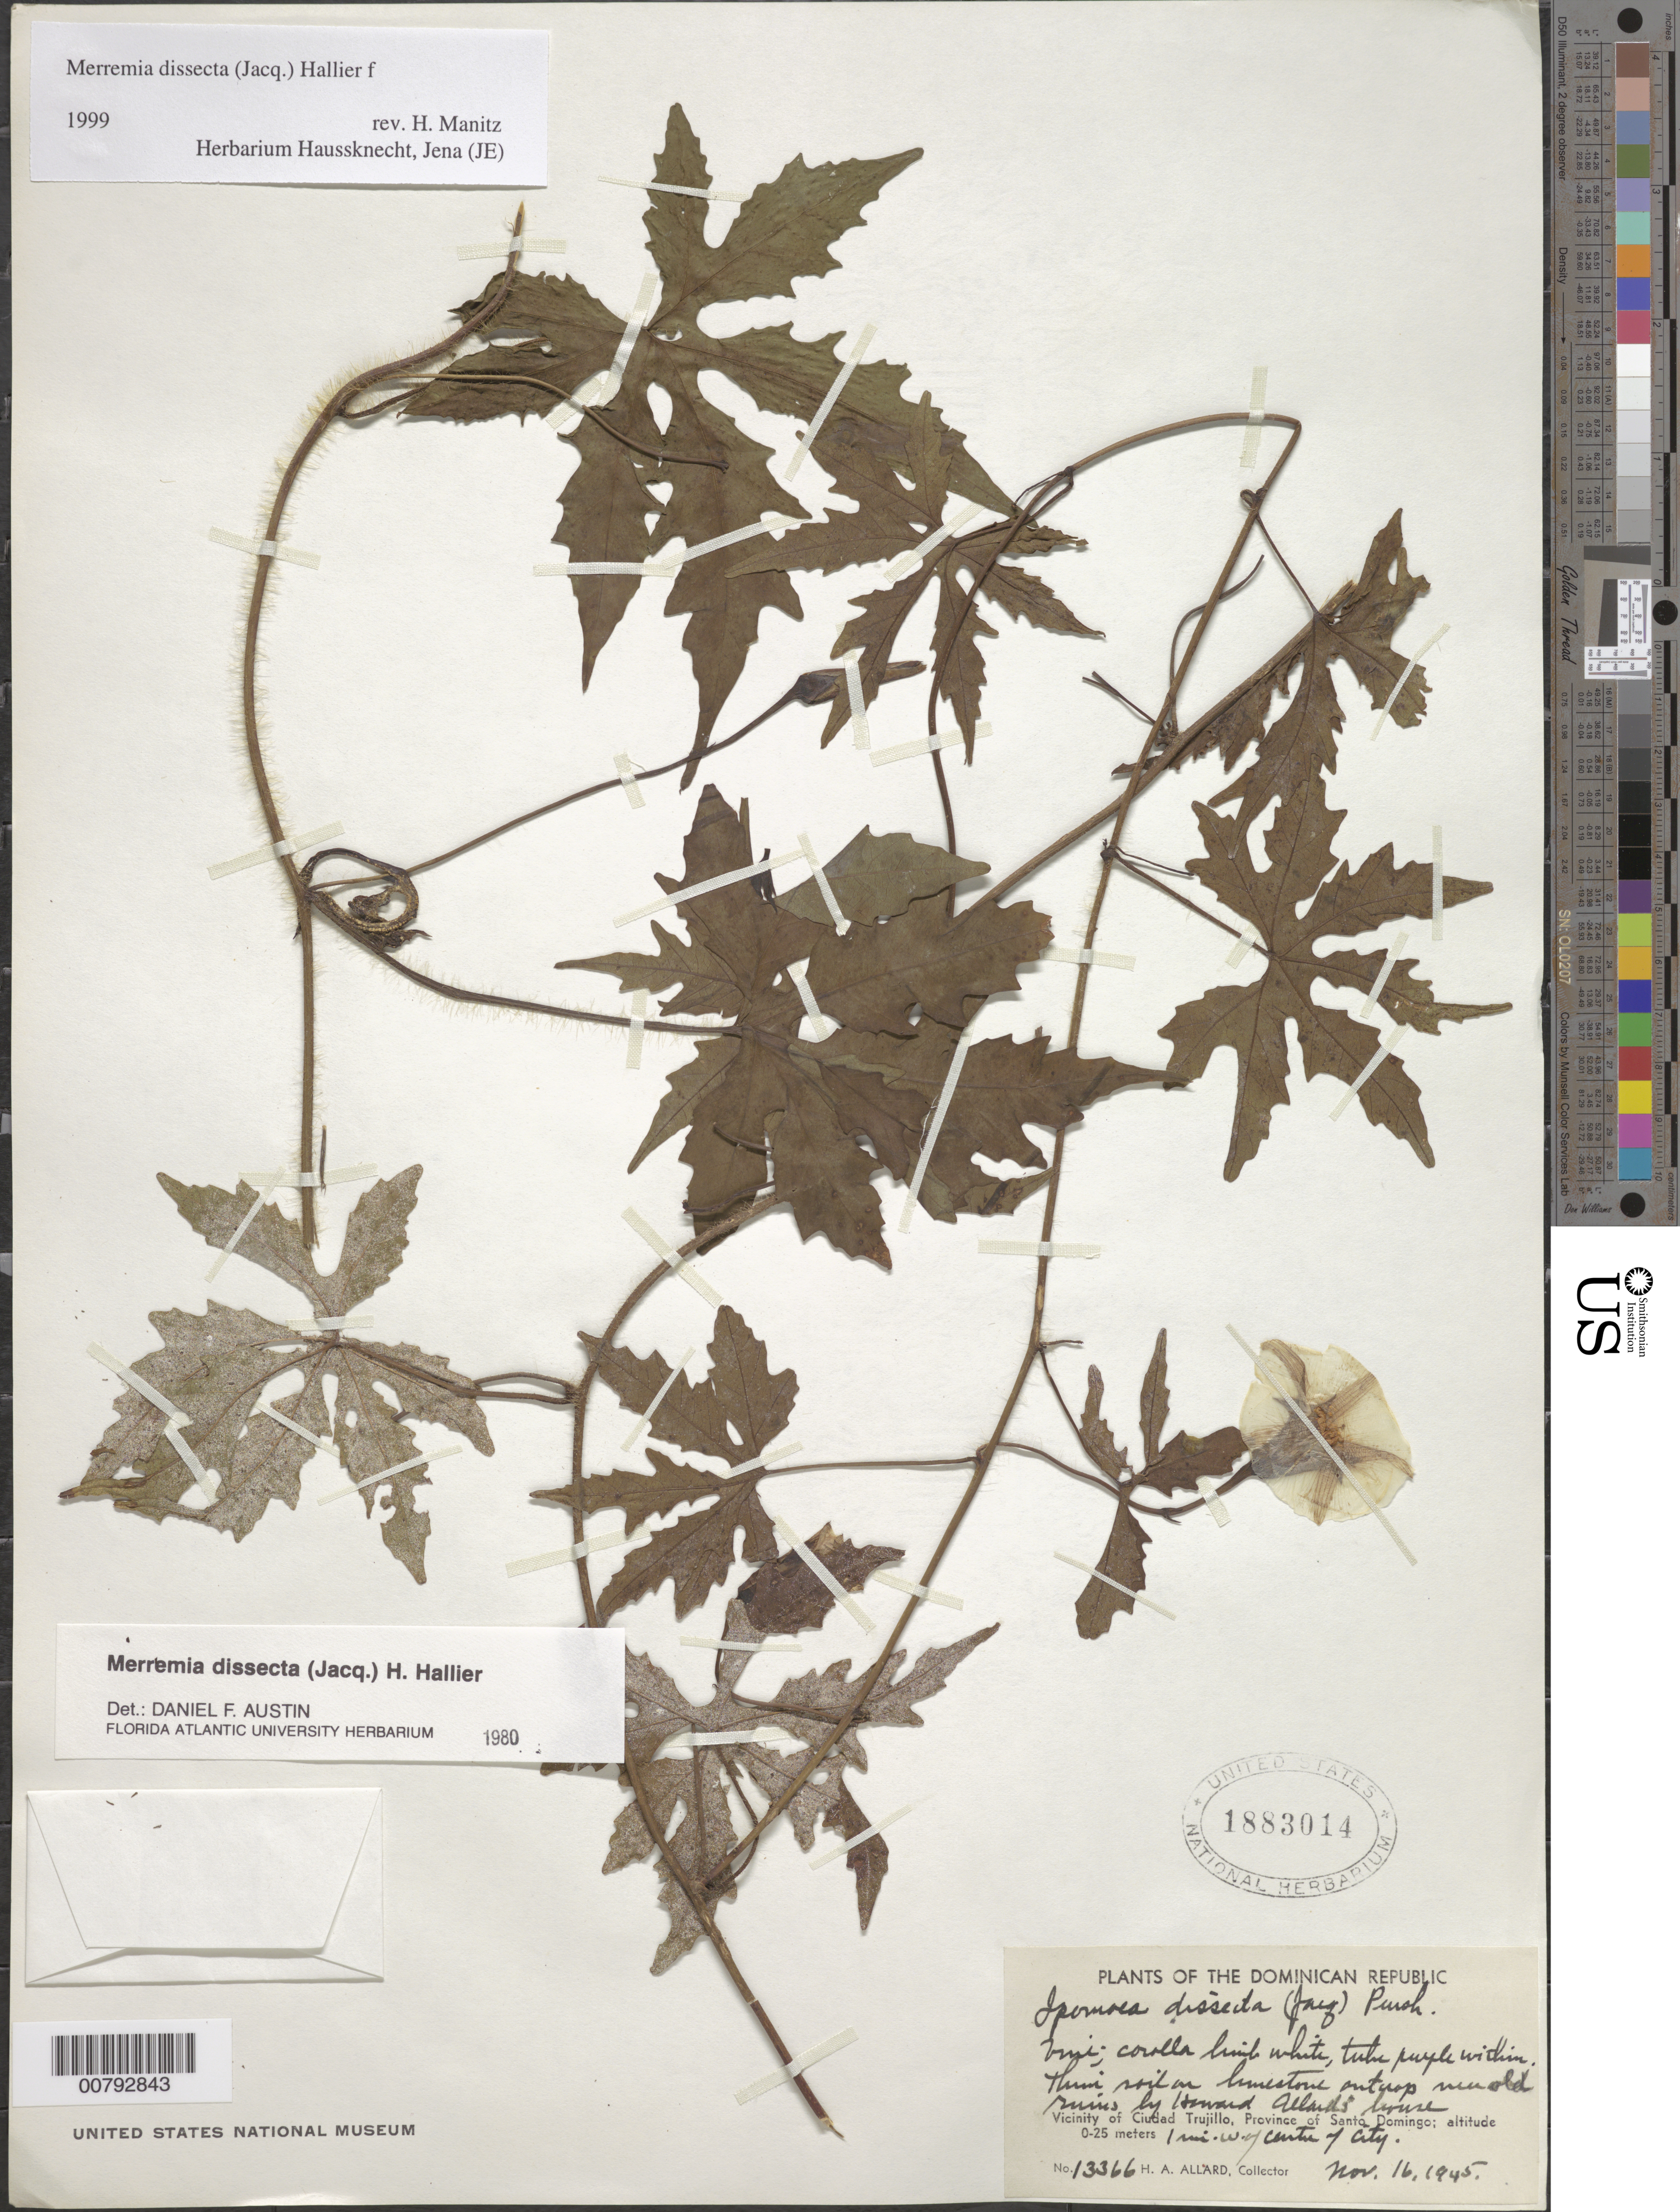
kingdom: Plantae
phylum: Tracheophyta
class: Magnoliopsida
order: Solanales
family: Convolvulaceae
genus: Distimake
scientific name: Distimake dissectus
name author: (Jacq.) A. R. Simões & Staples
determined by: Strong, Mark T., (BOT), Smithsonian Institution - National Museum of Natural History (UNITED STATES)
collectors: H. A. Allard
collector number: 17008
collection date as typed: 14 Nov 1947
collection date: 1947-11-14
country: Dominican Republic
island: Hispaniola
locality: Province of Santo Domingo, vicinity of Ciudad Trujillo, west of city.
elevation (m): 0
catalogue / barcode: US 1959710